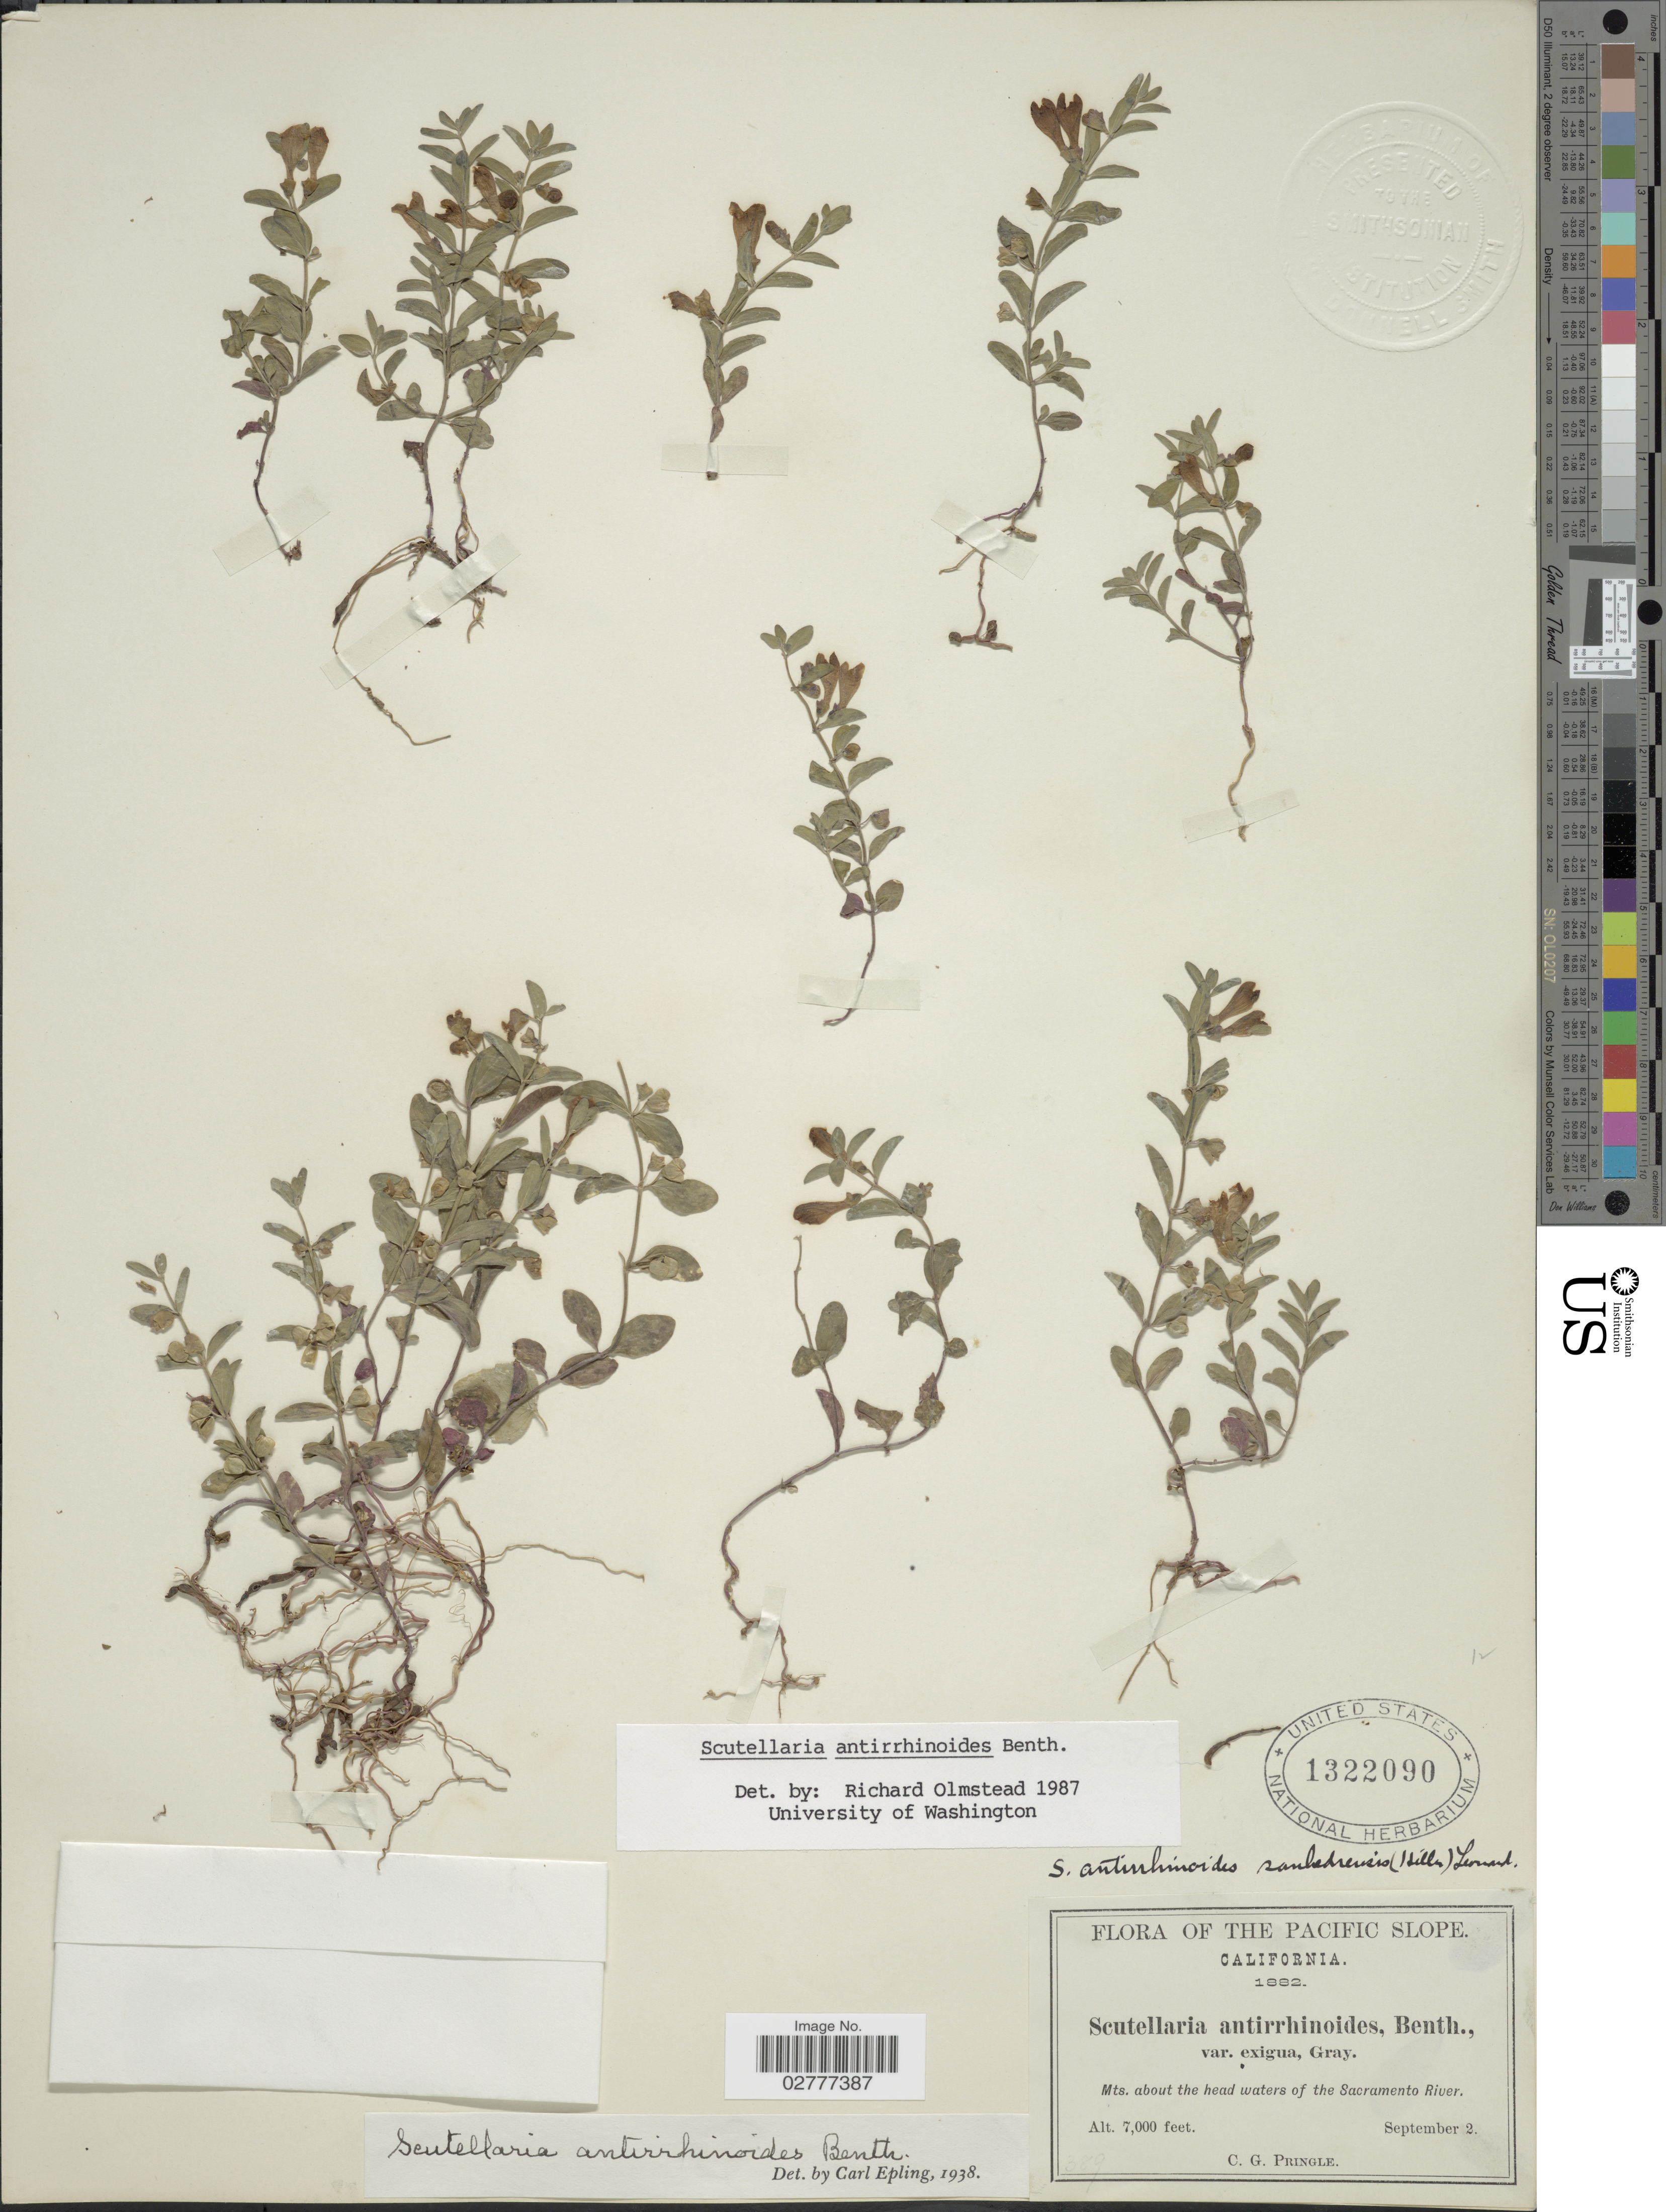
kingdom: Plantae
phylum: Tracheophyta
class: Magnoliopsida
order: Lamiales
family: Lamiaceae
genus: Scutellaria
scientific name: Scutellaria antirrhinoides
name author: Benth.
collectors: C. G. Pringle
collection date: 1882-09-02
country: United States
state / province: California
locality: The Pacific Slope. Mts. about the head waters of the Sacramento River.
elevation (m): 2134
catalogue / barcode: US 1322090